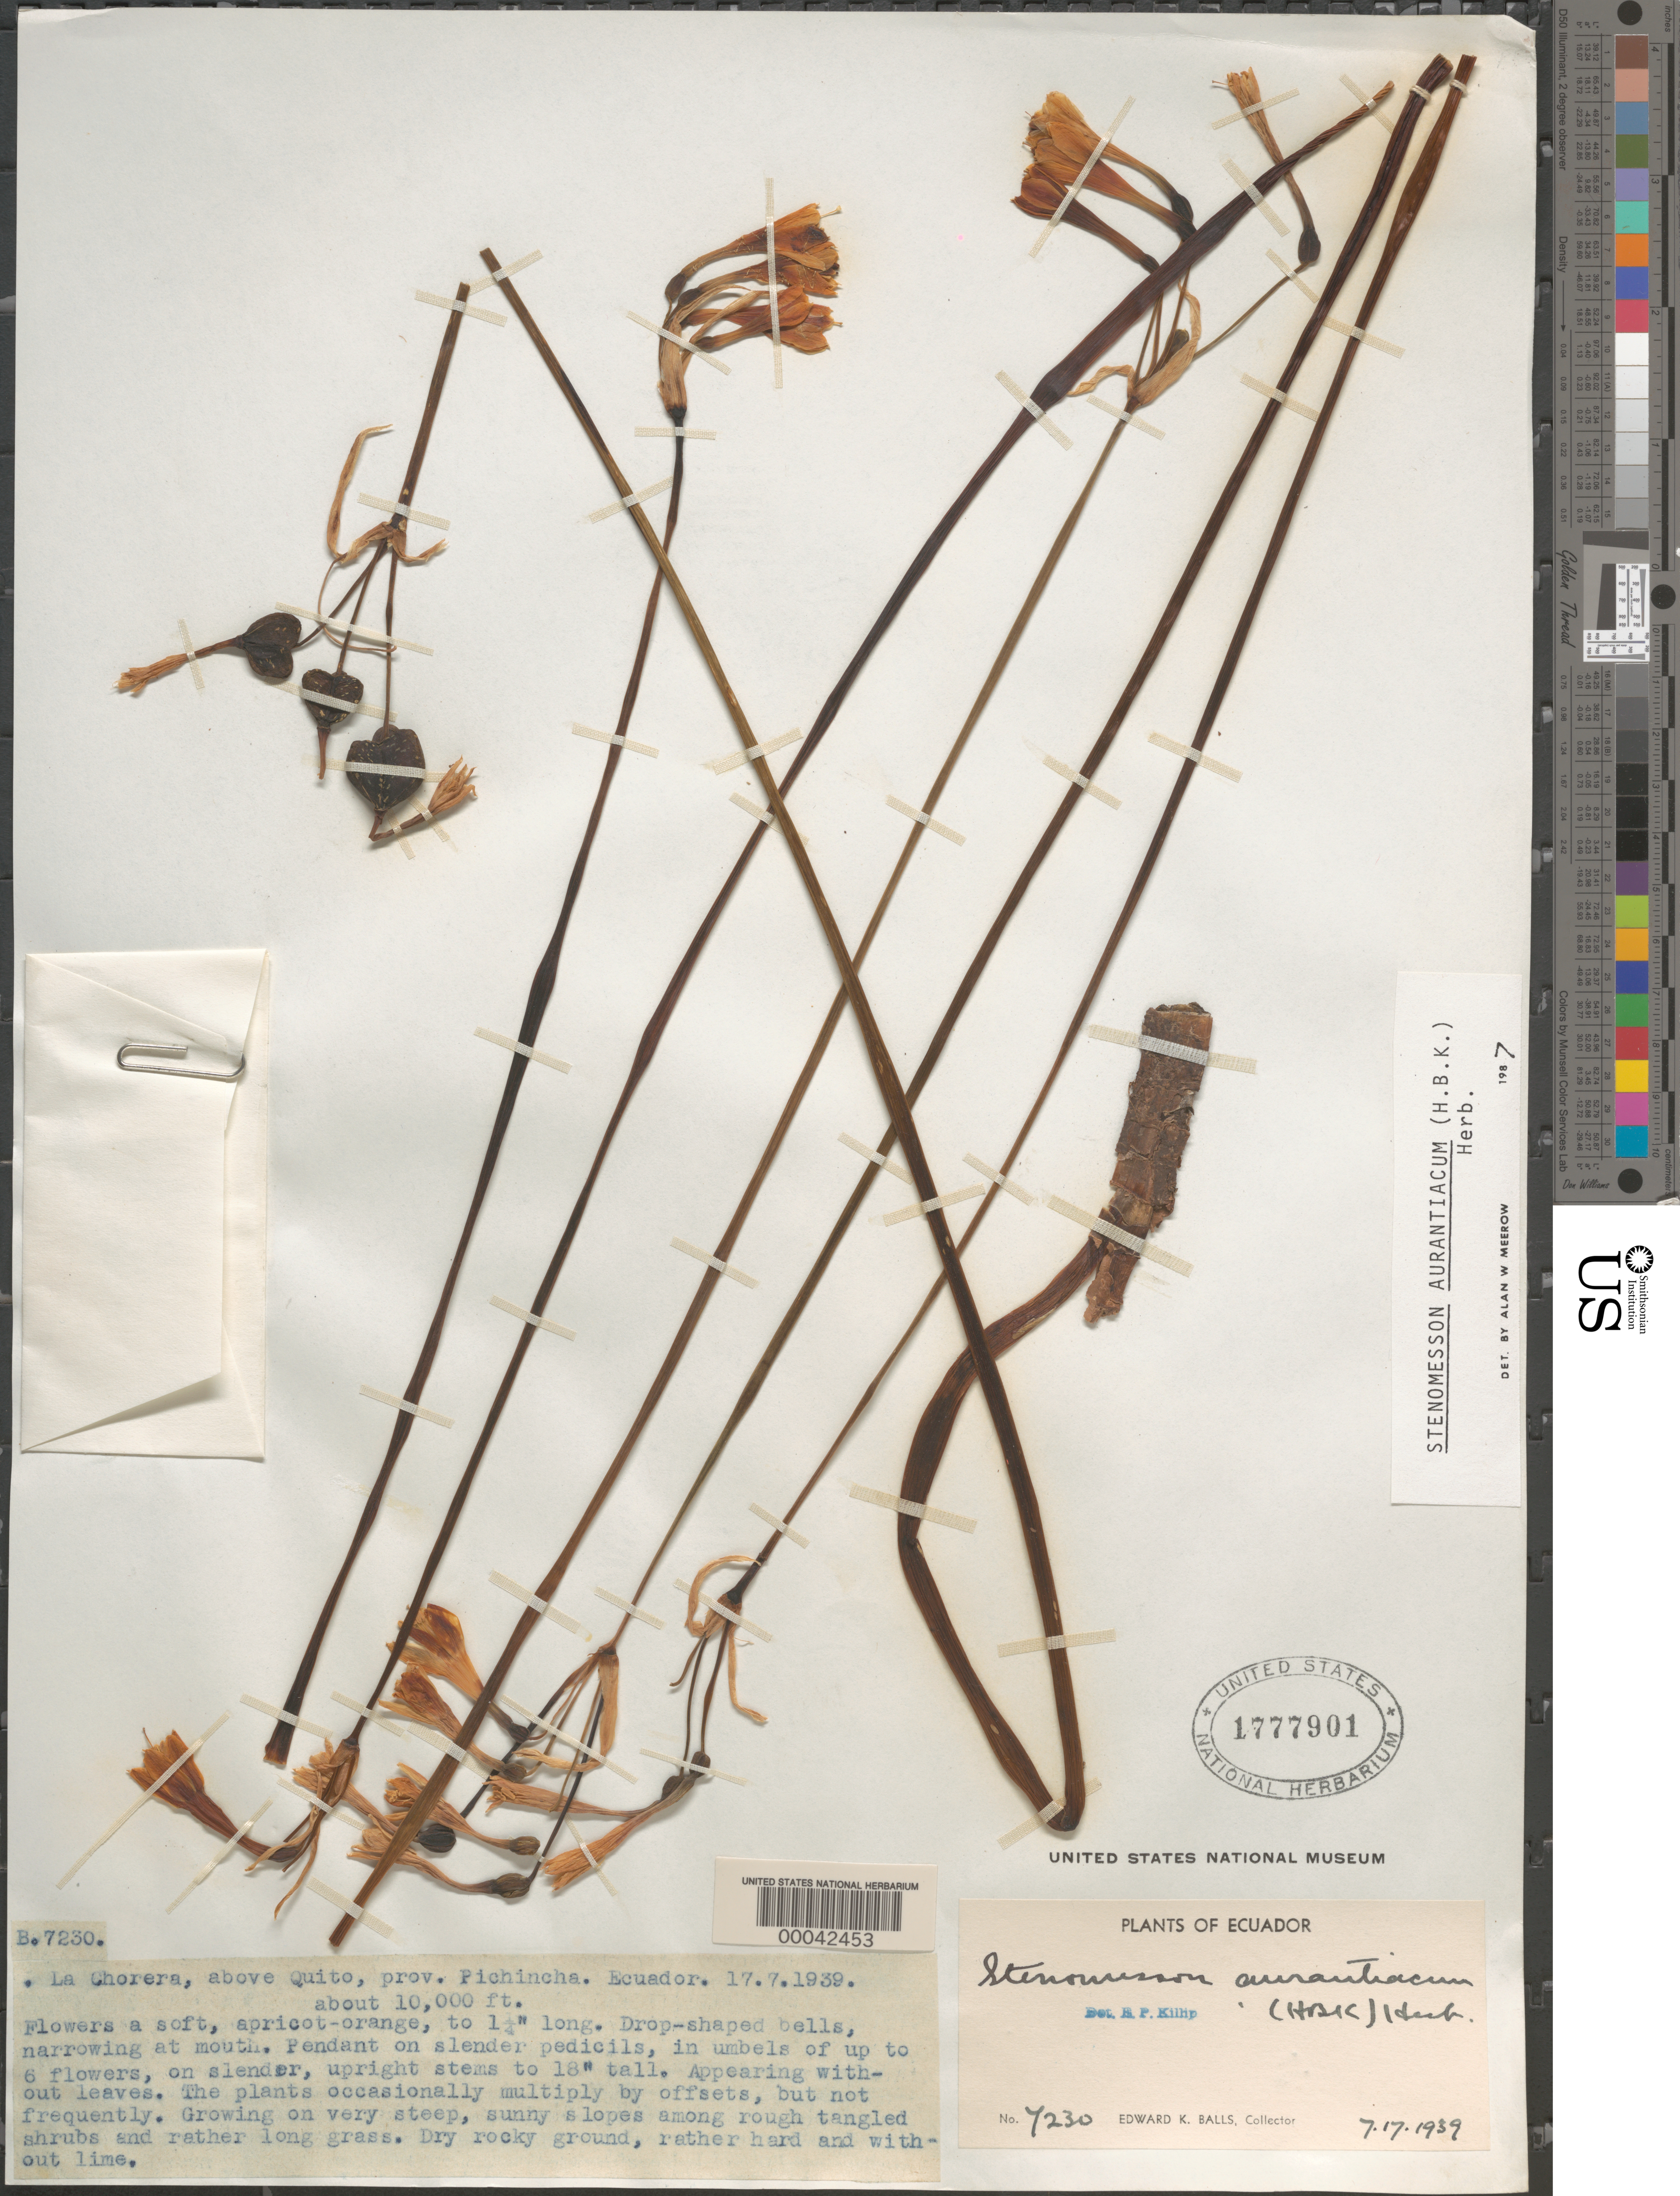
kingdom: Plantae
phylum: Tracheophyta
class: Liliopsida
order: Asparagales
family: Amaryllidaceae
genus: Stenomesson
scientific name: Stenomesson aurantiacum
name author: (Kunth) Herb.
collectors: E. K. Balls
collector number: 7230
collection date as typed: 17 Jul 1939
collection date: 1939-07-17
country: Ecuador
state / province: Pichincha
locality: La chorera, above quito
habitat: Very steep, sunny slopes among rough tangled shrubs & grass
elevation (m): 3048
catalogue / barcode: US 1777901